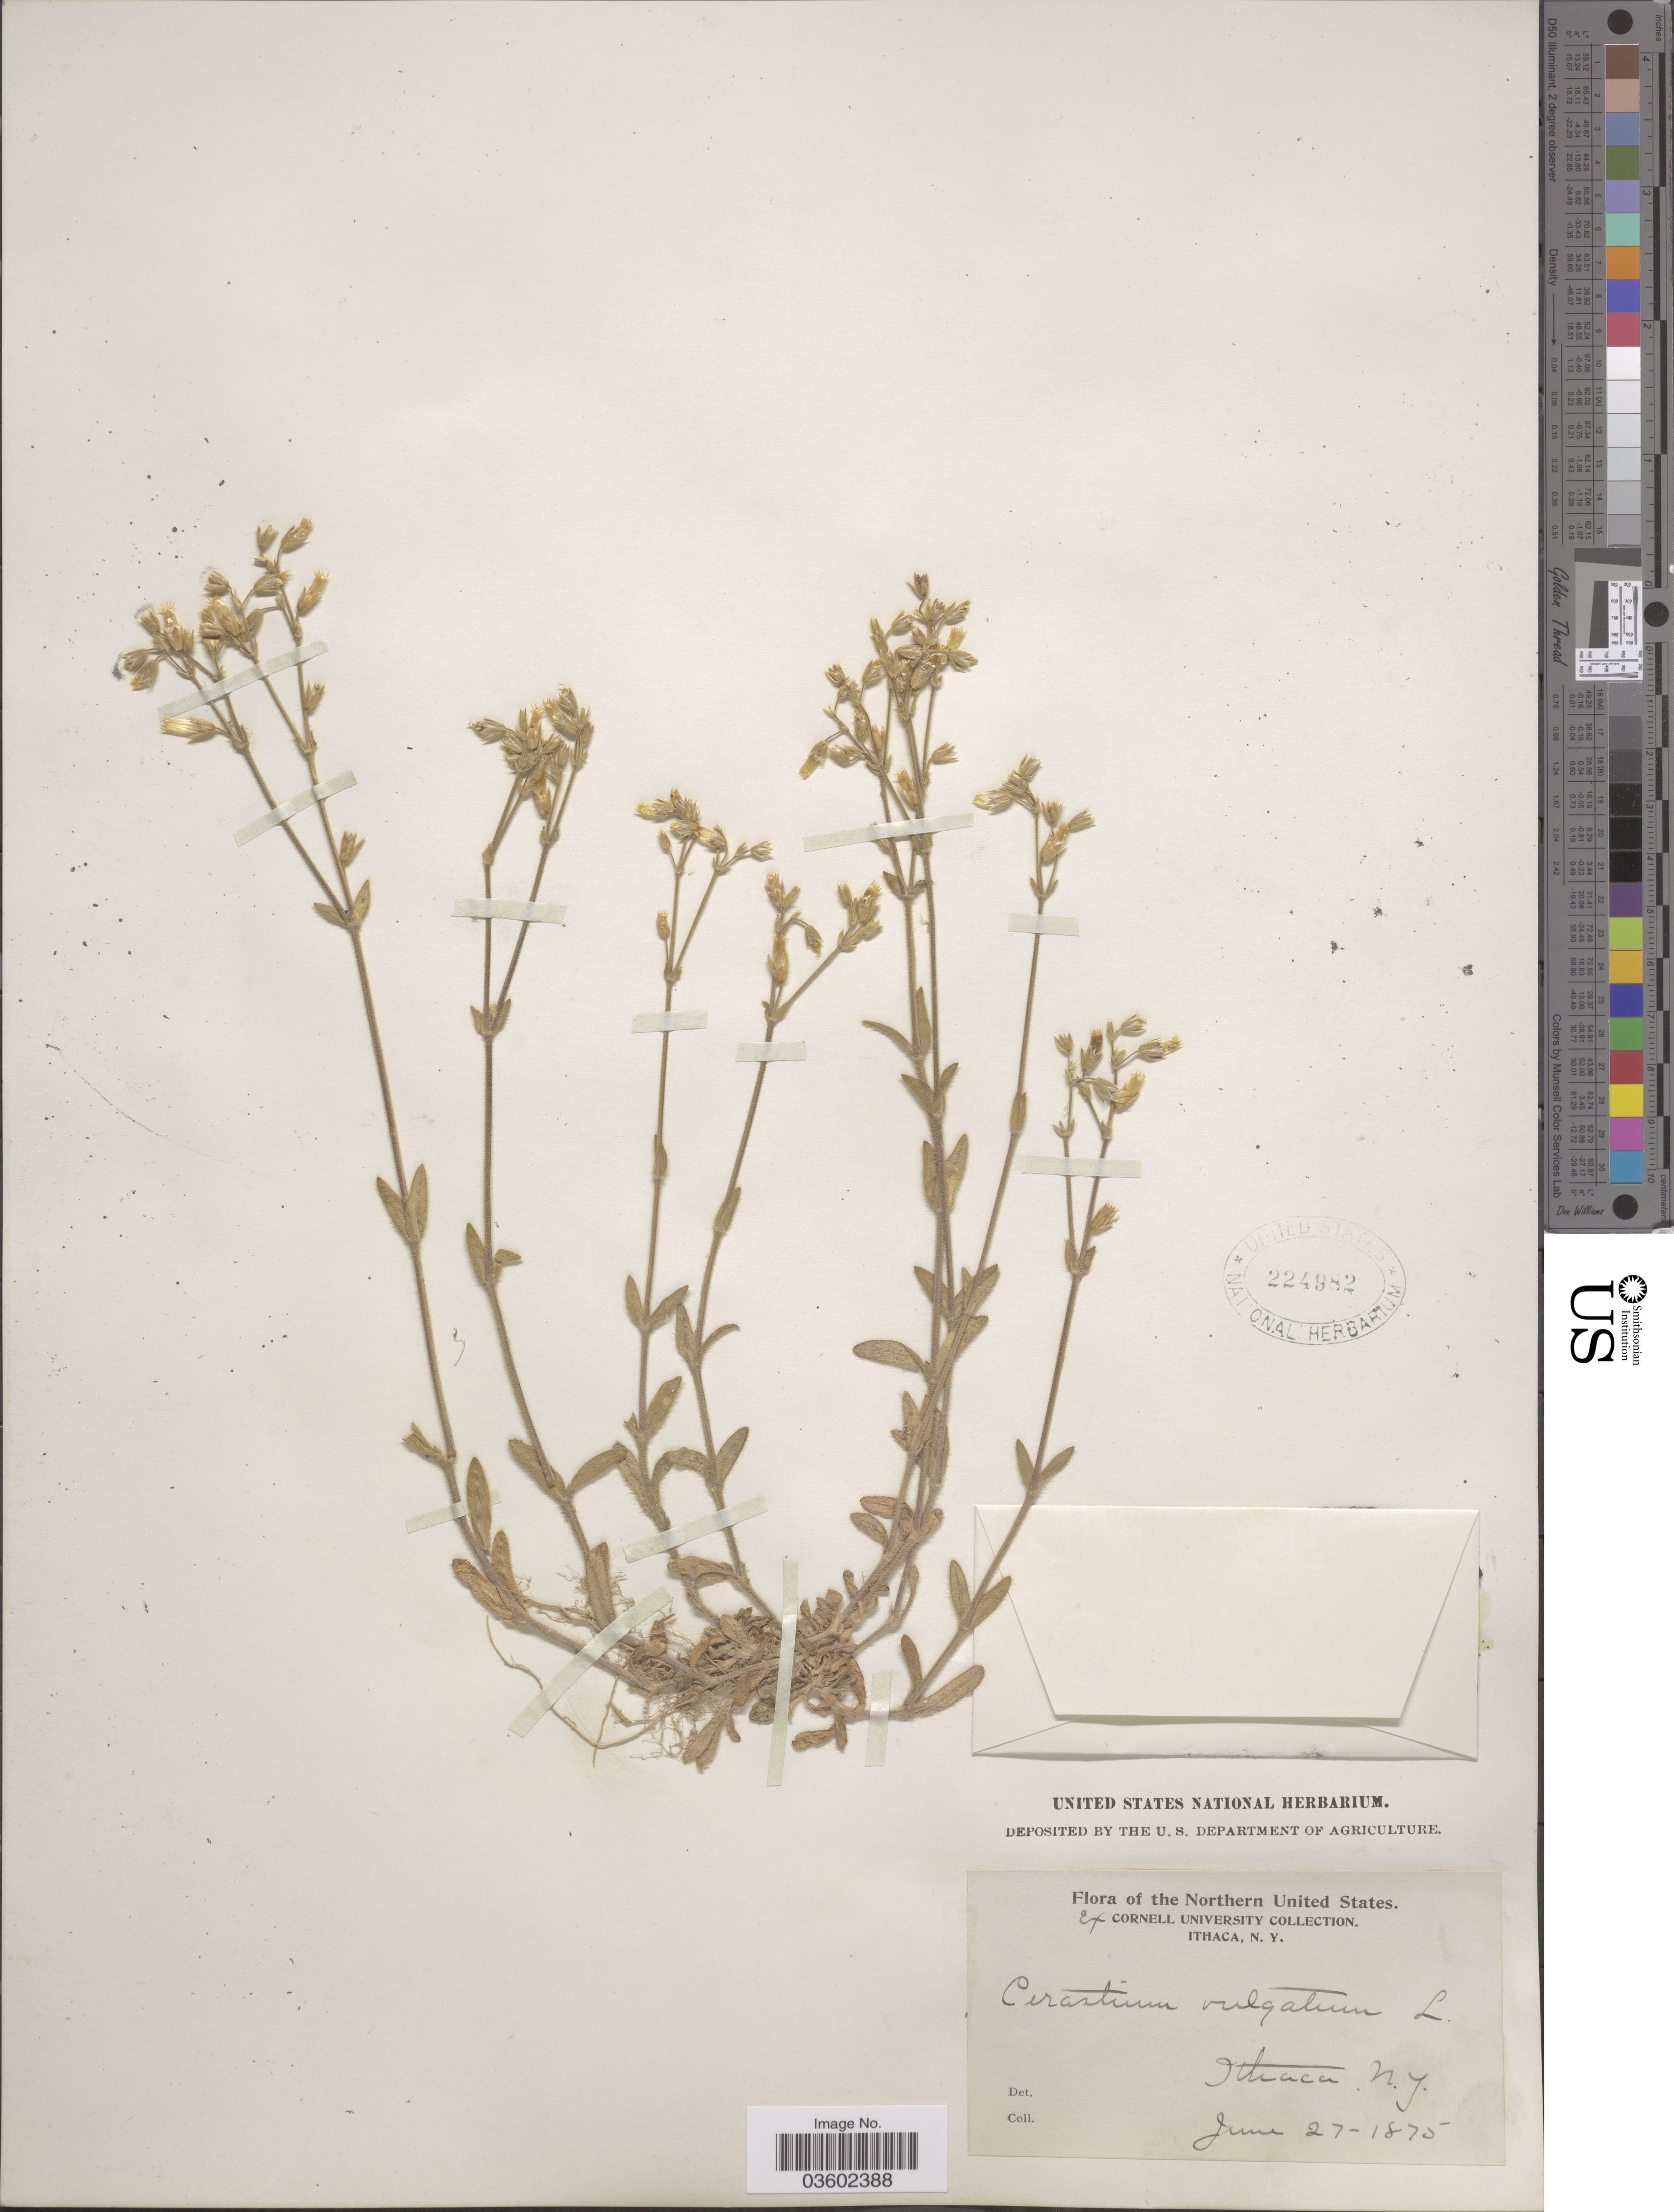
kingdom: Plantae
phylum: Tracheophyta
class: Magnoliopsida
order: Caryophyllales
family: Caryophyllaceae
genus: Cerastium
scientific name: Cerastium vulgatum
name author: L.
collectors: Cornell University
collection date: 1875-06-27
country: United States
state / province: New York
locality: Northern United States. Ithaca.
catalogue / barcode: US 224982